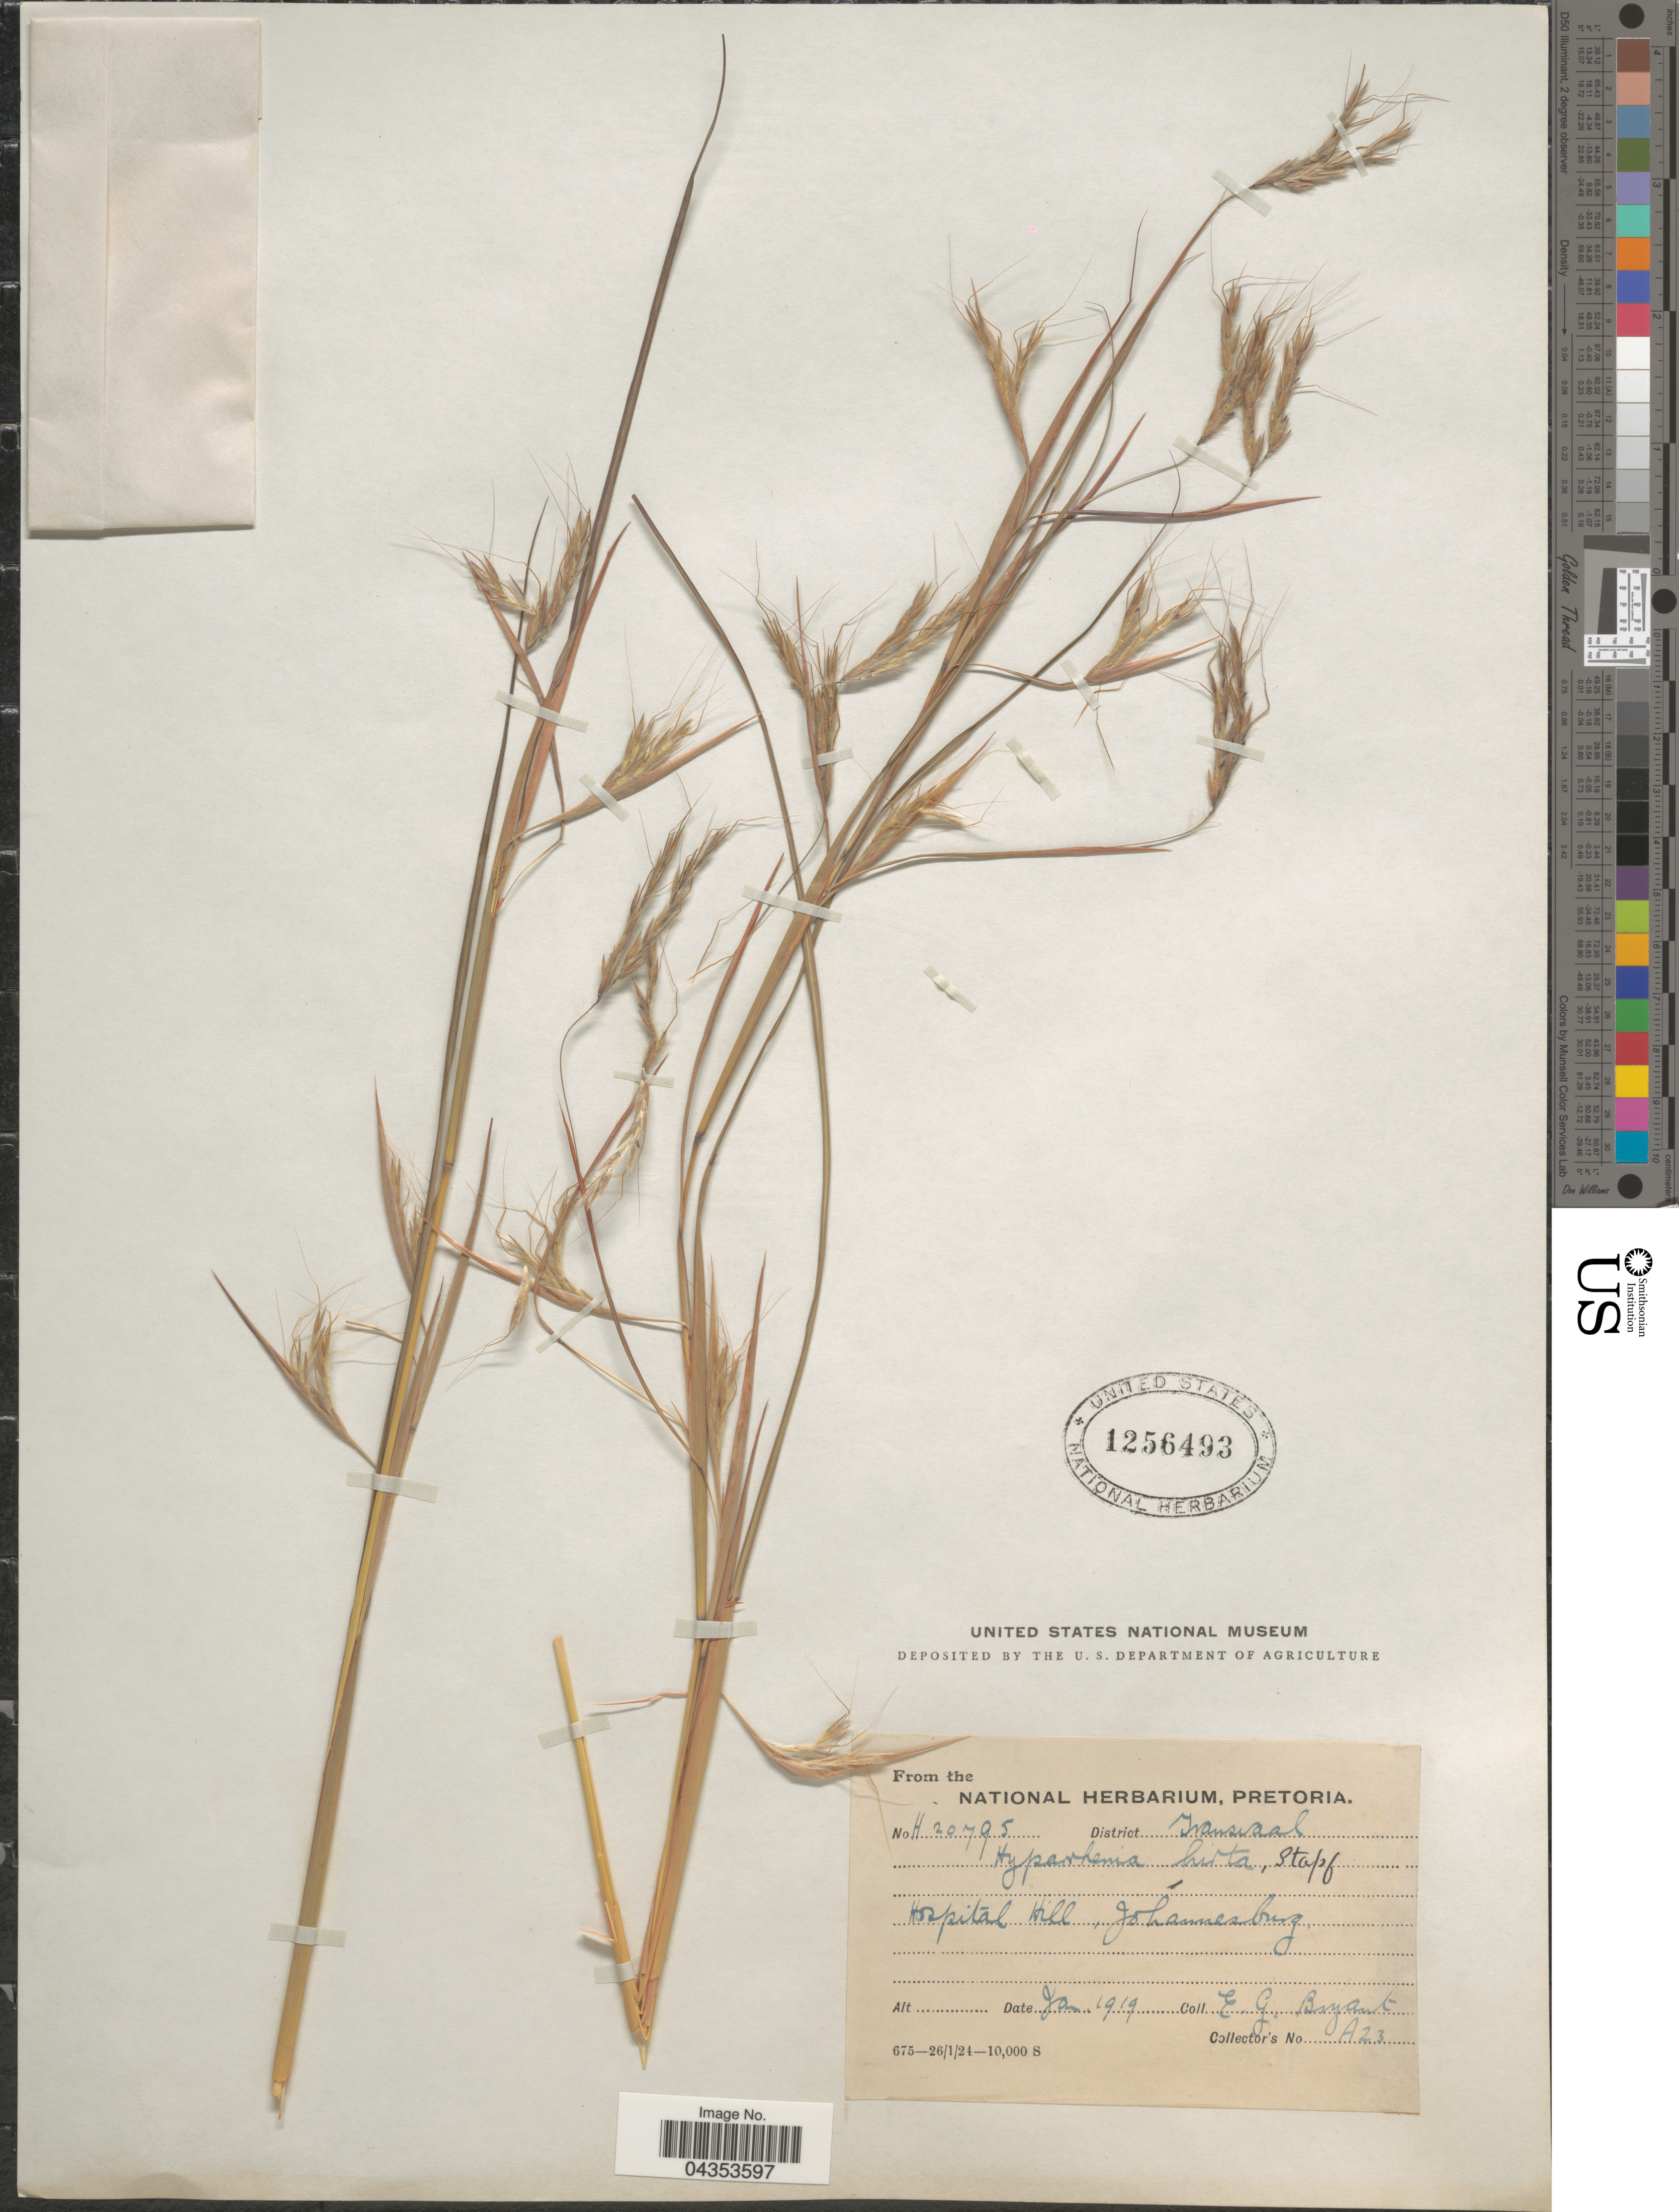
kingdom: Plantae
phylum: Tracheophyta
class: Liliopsida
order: Poales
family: Poaceae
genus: Hyparrhenia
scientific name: Hyparrhenia hirta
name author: (L.) Stapf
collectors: E. Bryant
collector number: A23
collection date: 1919-01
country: South Africa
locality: District Transvaal. Hospital Hill, Johannesburg.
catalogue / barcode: US 1256493